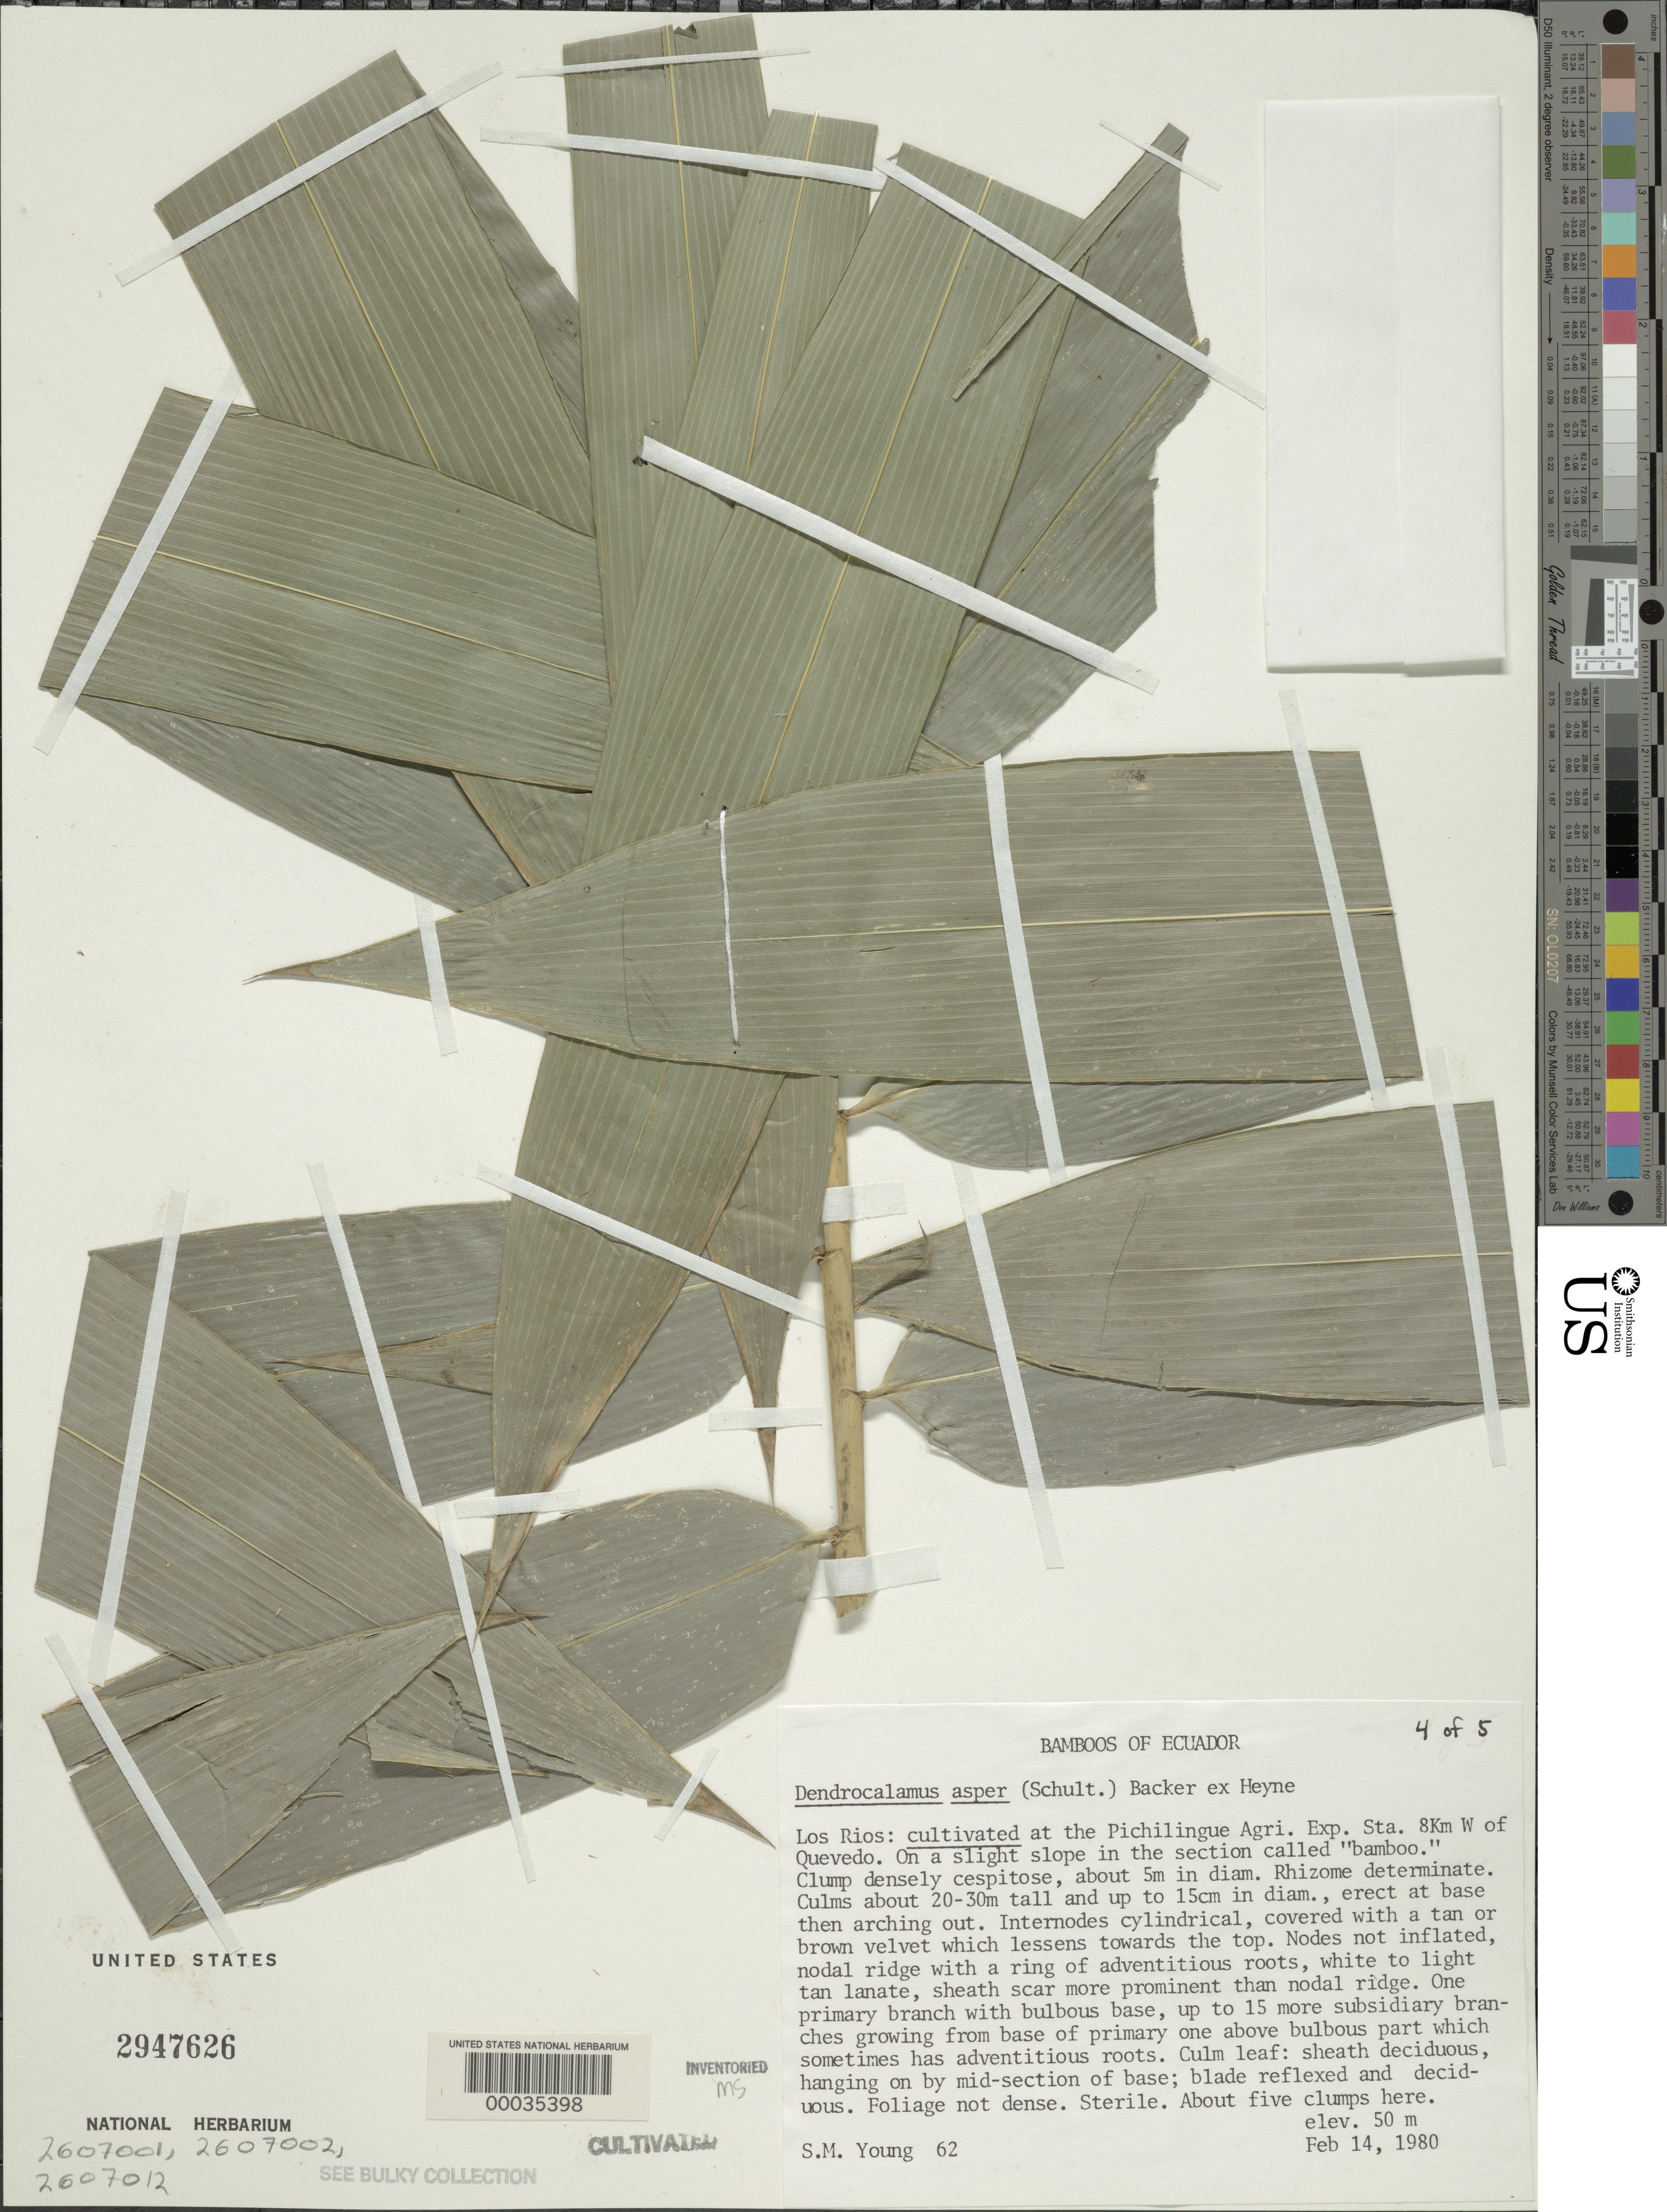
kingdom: Plantae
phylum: Tracheophyta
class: Liliopsida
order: Poales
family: Poaceae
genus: Dendrocalamus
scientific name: Dendrocalamus asper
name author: (Schult. & Schult. f.) Backer ex K. Heyne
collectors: S. Young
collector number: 62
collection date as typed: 14 Feb 1980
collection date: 1980-02-14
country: Ecuador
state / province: Los Ríos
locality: Pichilingue agriculture Experimentalal station, Quevedo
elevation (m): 50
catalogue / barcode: US 2947626